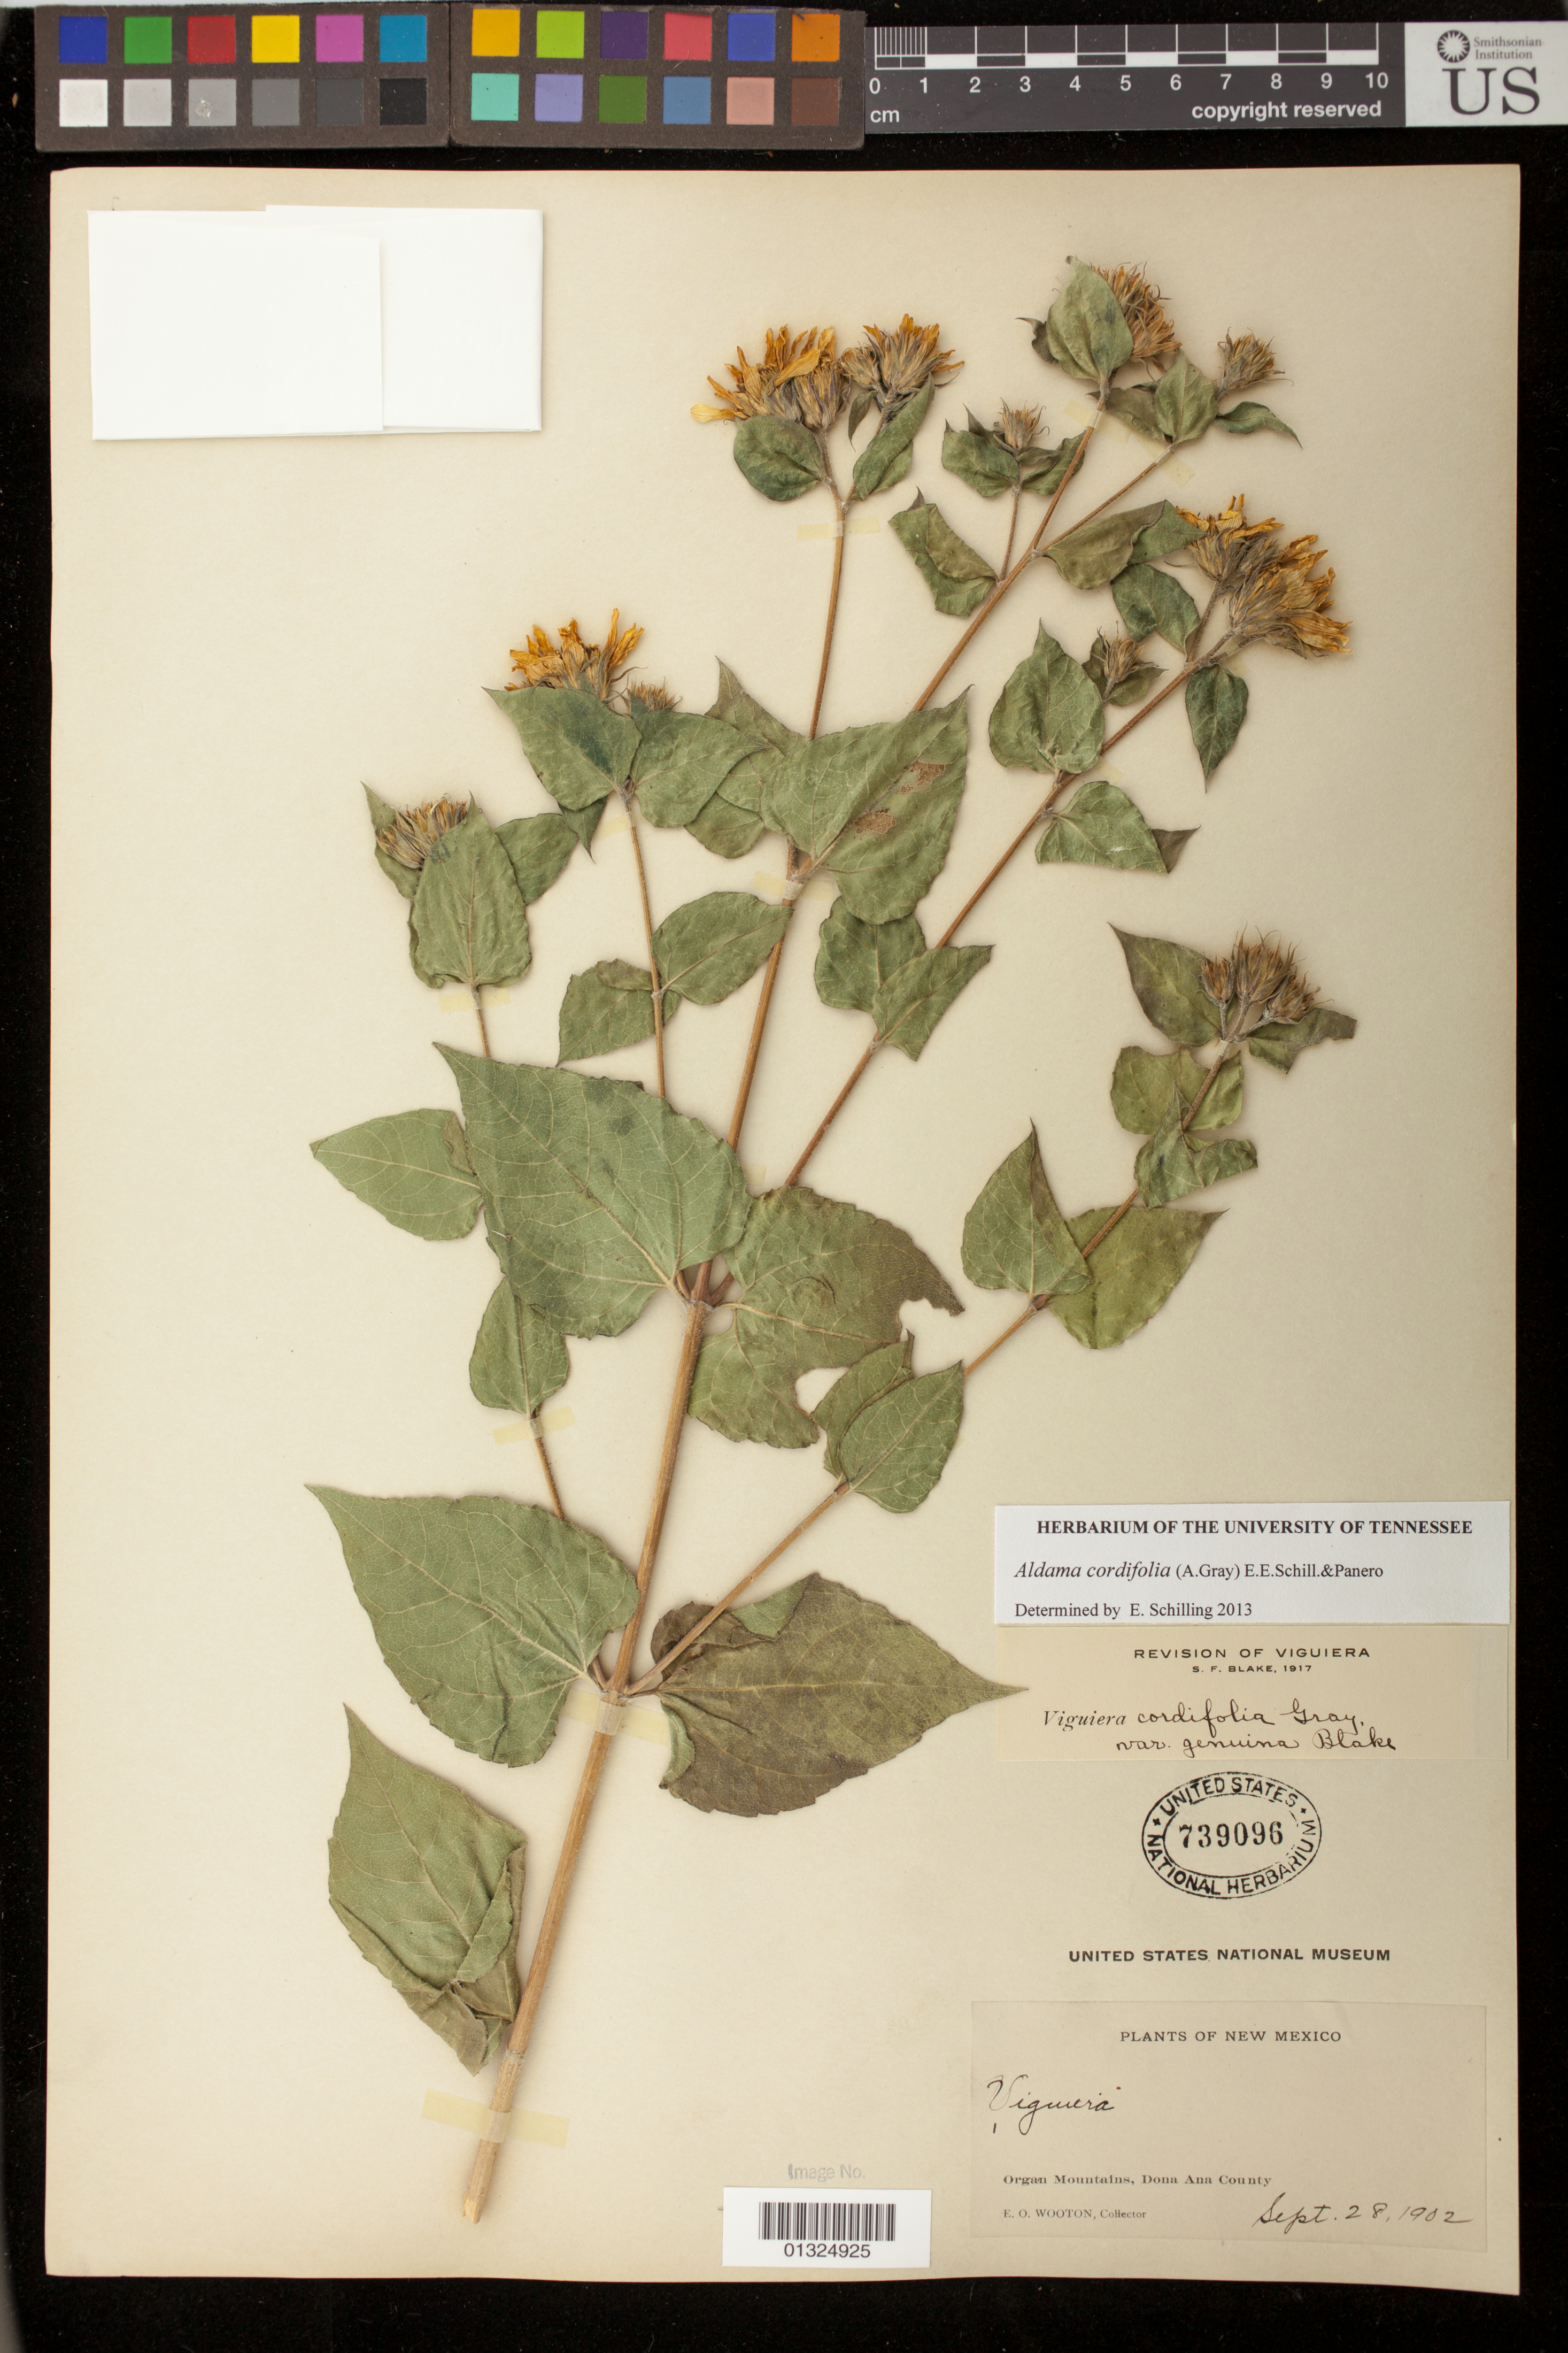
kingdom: Plantae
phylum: Tracheophyta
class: Magnoliopsida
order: Asterales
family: Asteraceae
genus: Aldama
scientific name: Aldama cordifolia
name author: (A. Gray) E.E. Schill. & Panero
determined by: Schilling, E. E.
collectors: E. O. Wooton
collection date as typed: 28 Sep 1902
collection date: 1902-09-28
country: United States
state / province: New Mexico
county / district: Dona Ana County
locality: Organ Mountains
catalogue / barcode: US 739096